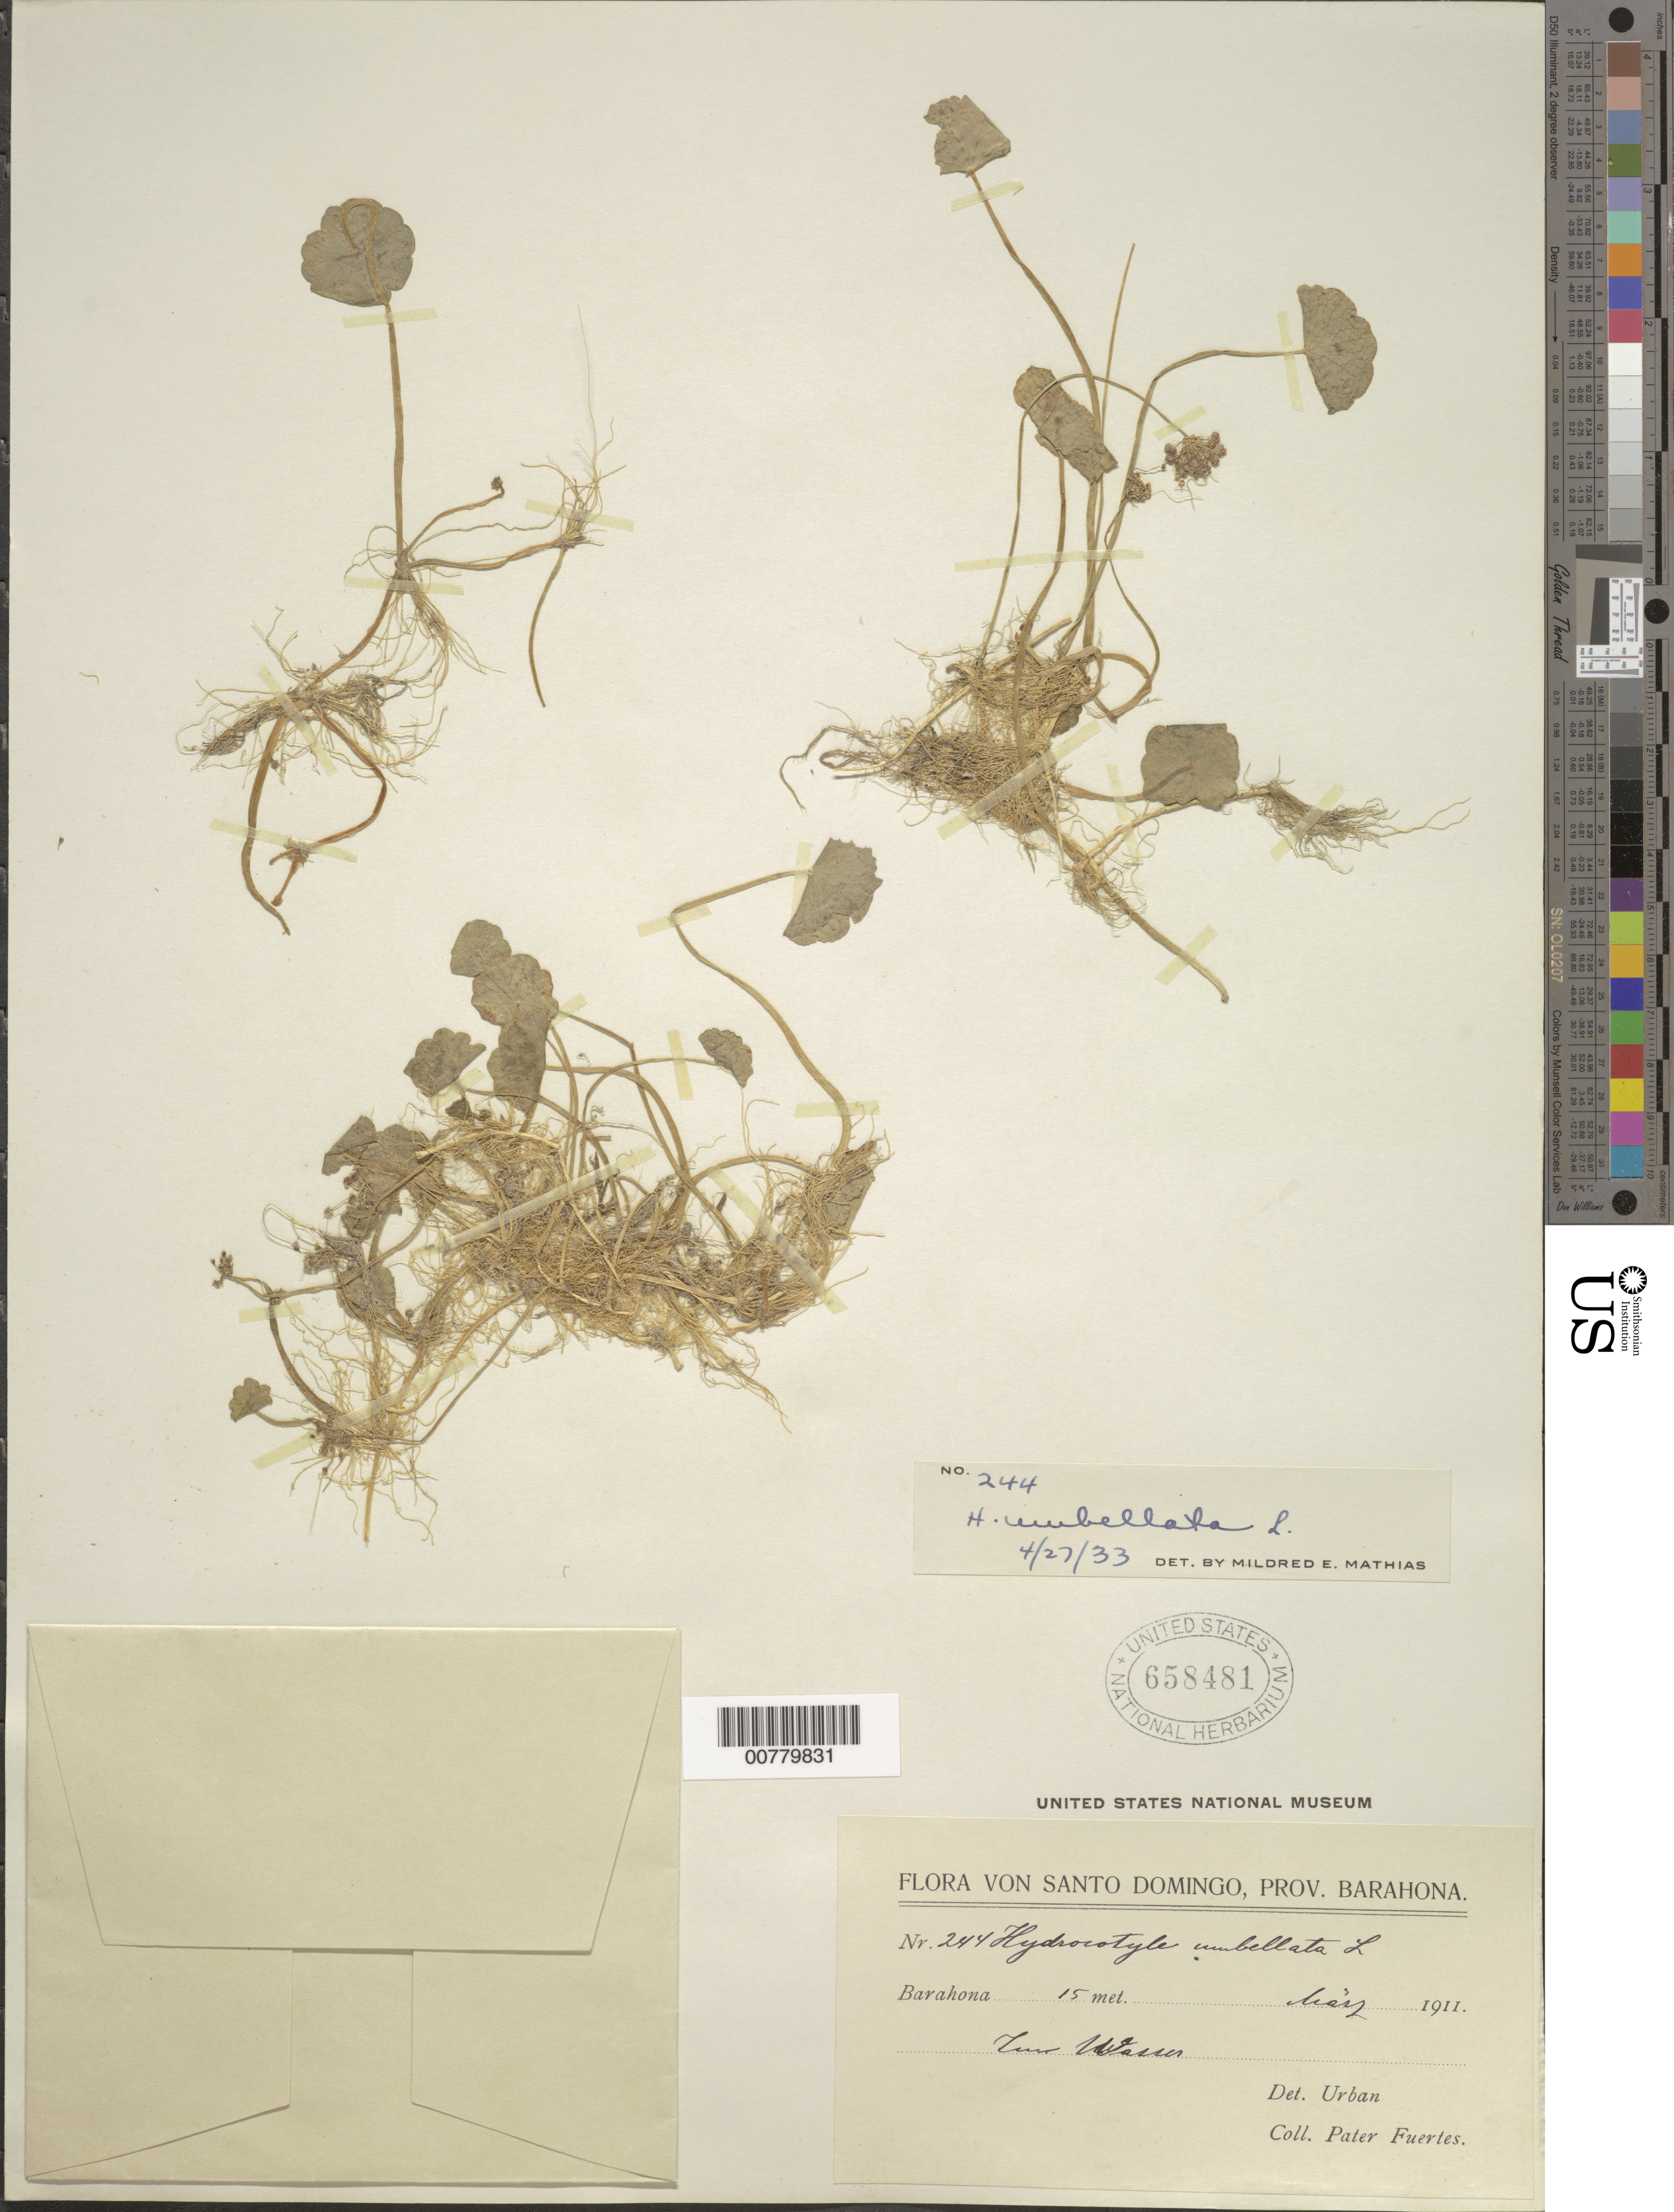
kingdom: Plantae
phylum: Tracheophyta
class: Magnoliopsida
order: Apiales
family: Araliaceae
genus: Hydrocotyle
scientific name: Hydrocotyle umbellata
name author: L.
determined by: Mathias, M. E.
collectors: M. D. Fuertes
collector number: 244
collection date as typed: Mar 1911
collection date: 1911-03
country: Dominican Republic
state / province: Barahona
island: Hispaniola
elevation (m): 15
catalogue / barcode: US 658481